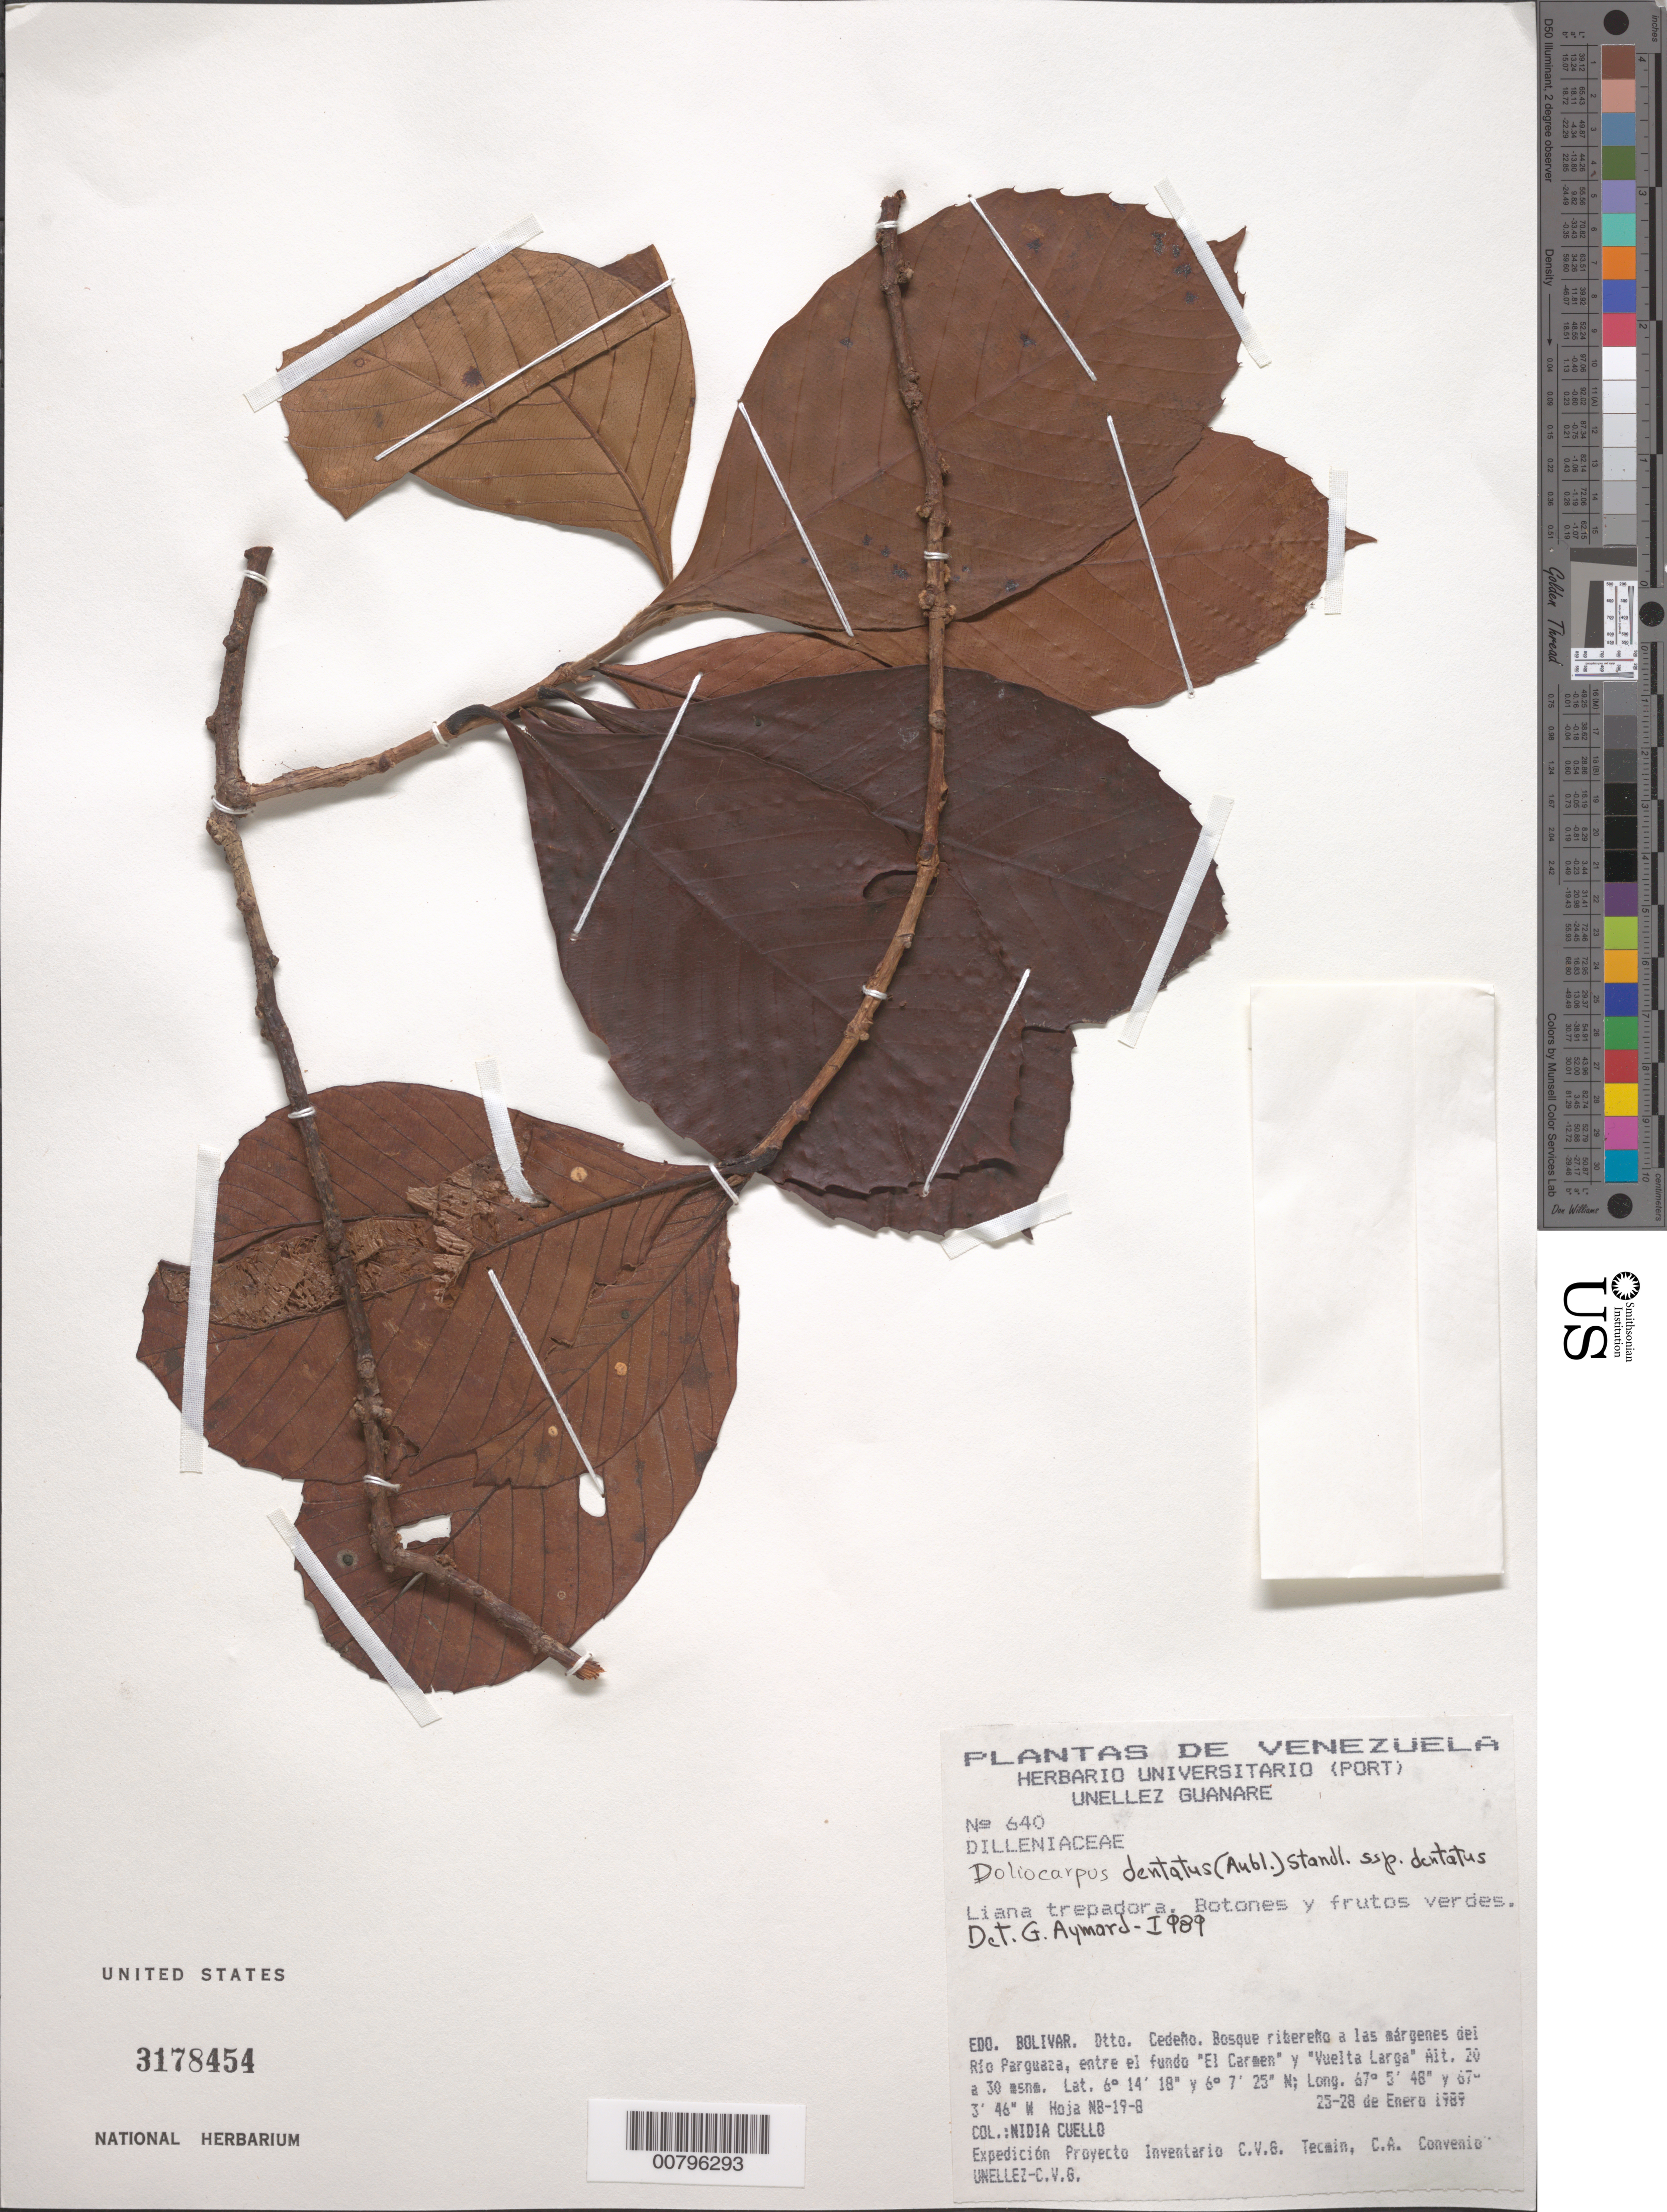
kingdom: Plantae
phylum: Tracheophyta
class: Magnoliopsida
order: Dilleniales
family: Dilleniaceae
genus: Doliocarpus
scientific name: Doliocarpus dentatus subsp. dentatus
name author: (Aubl.) Standl.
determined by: Aymard C., G. A., (PORT), Univ. Nac. Exp. de los Llanos Ezequiel Zamora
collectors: N. L. Cuello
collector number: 640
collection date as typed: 25-Jan-89 to 28-Jan-89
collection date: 1989-01-25/1989-01-28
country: Venezuela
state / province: Bolívar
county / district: Cedeño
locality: Rio Parguaza, entre el fundo 'El Carmen' y 'Vuelta Larga'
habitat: Bosque ribereno a las margens del rio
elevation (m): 20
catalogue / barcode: US 3178454